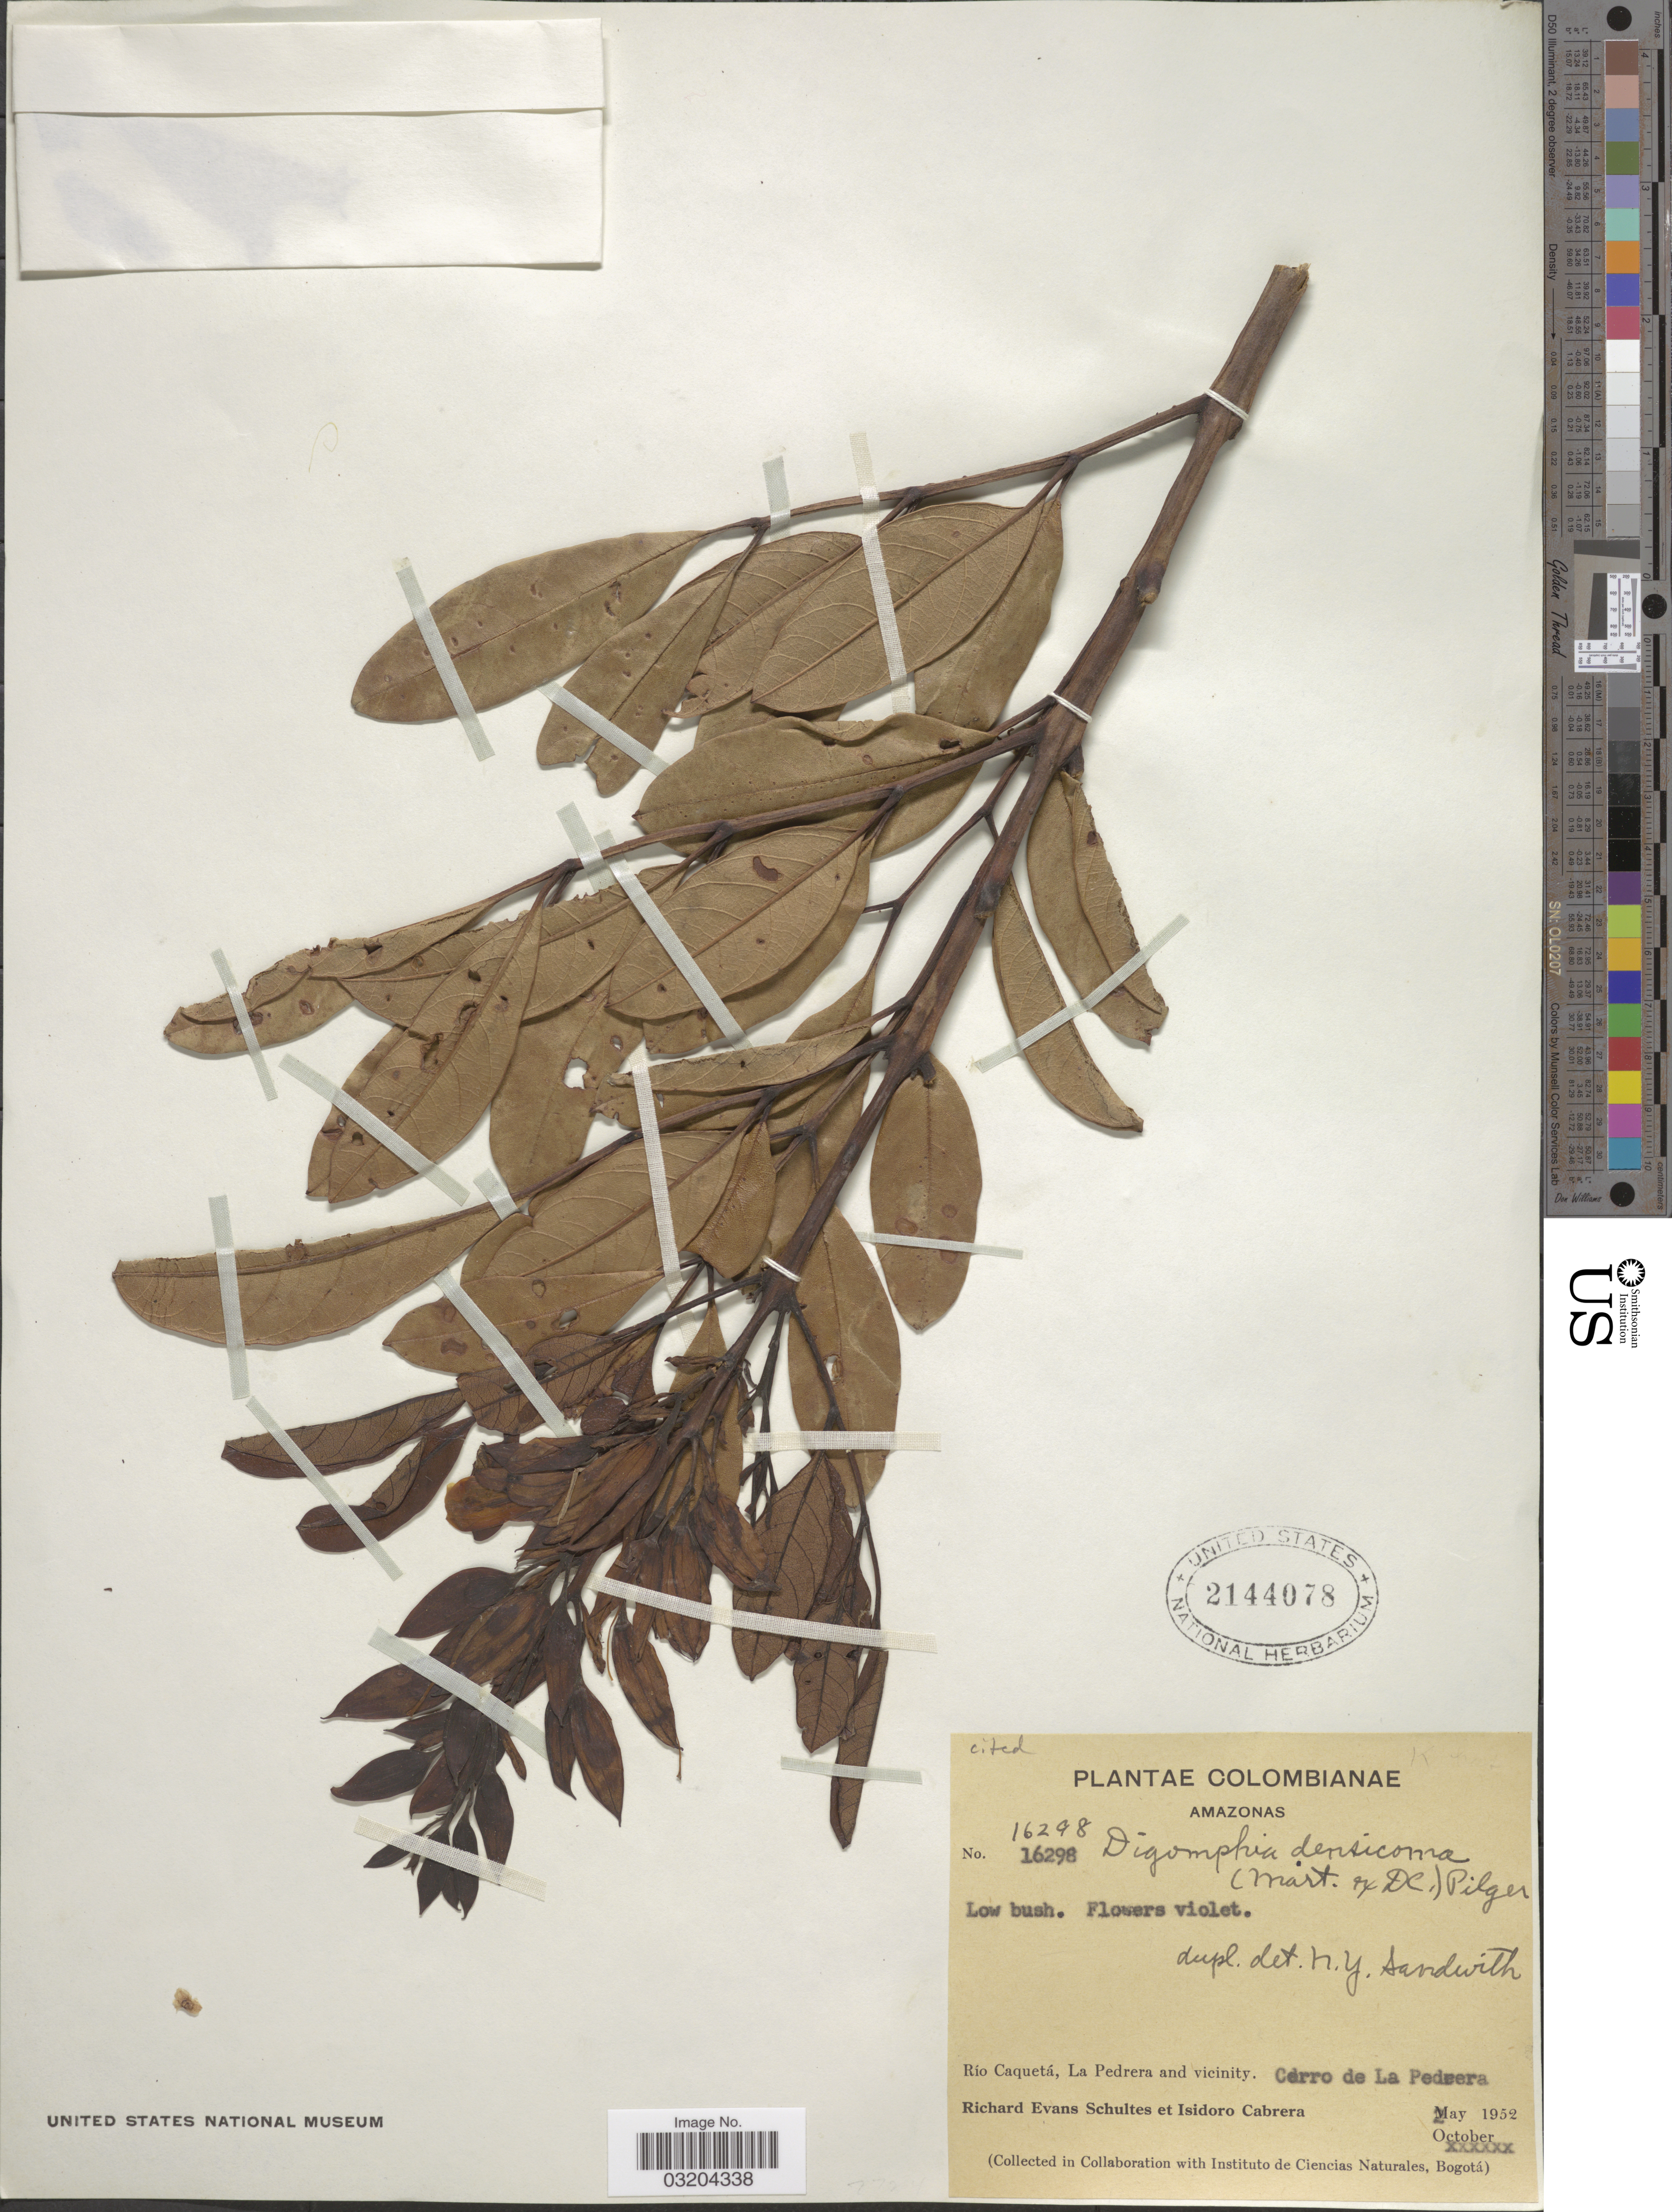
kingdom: Plantae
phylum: Tracheophyta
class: Magnoliopsida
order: Lamiales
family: Bignoniaceae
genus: Digomphia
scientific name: Digomphia densicoma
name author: (Mart. ex DC.) Pilg.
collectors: R. E. Schultes & I. Cabrera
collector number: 16298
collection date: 1952-10-02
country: Colombia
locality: Río Caquetá, La Pedrera and vicinity. Cero de La Pedrera.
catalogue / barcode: US 2144078